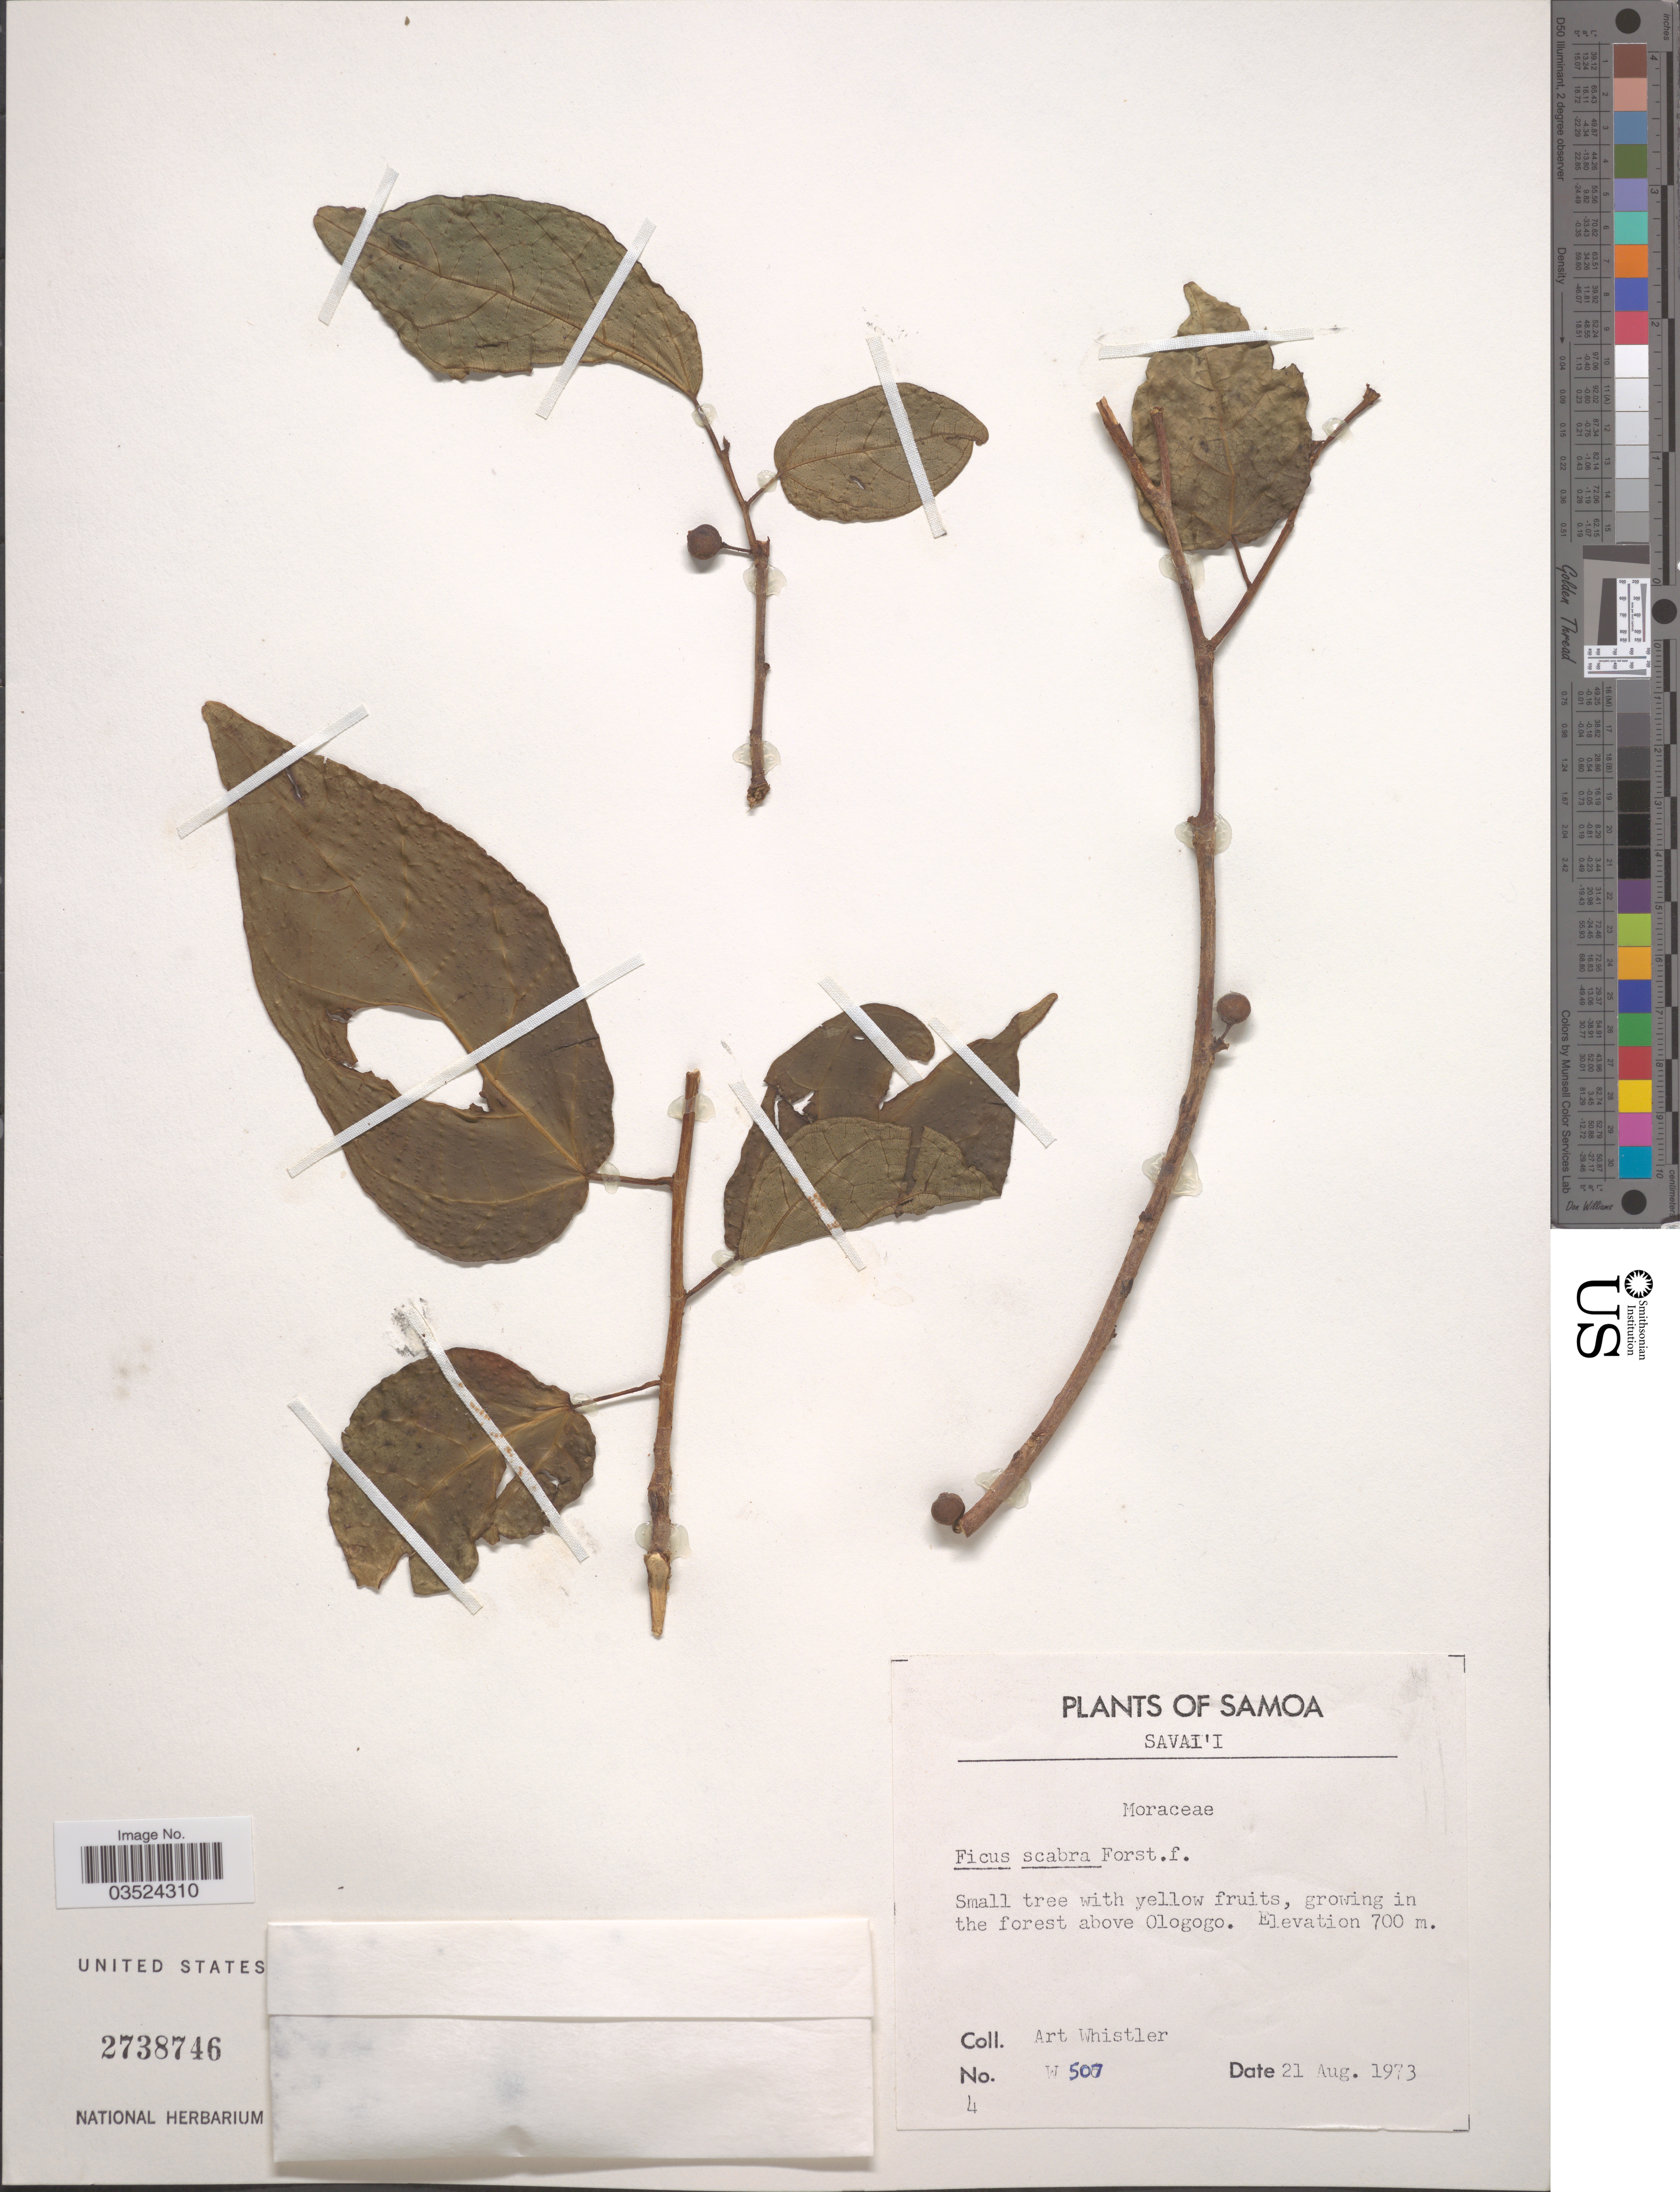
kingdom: Plantae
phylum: Tracheophyta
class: Magnoliopsida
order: Rosales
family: Moraceae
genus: Ficus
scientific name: Ficus scabra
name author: G. Forst.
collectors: A. Whistler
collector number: W 507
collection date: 1973-08-21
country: Samoa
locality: Samoa. Savai'i. Growing in the forest above Ologogo.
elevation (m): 700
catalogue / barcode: US 2738746